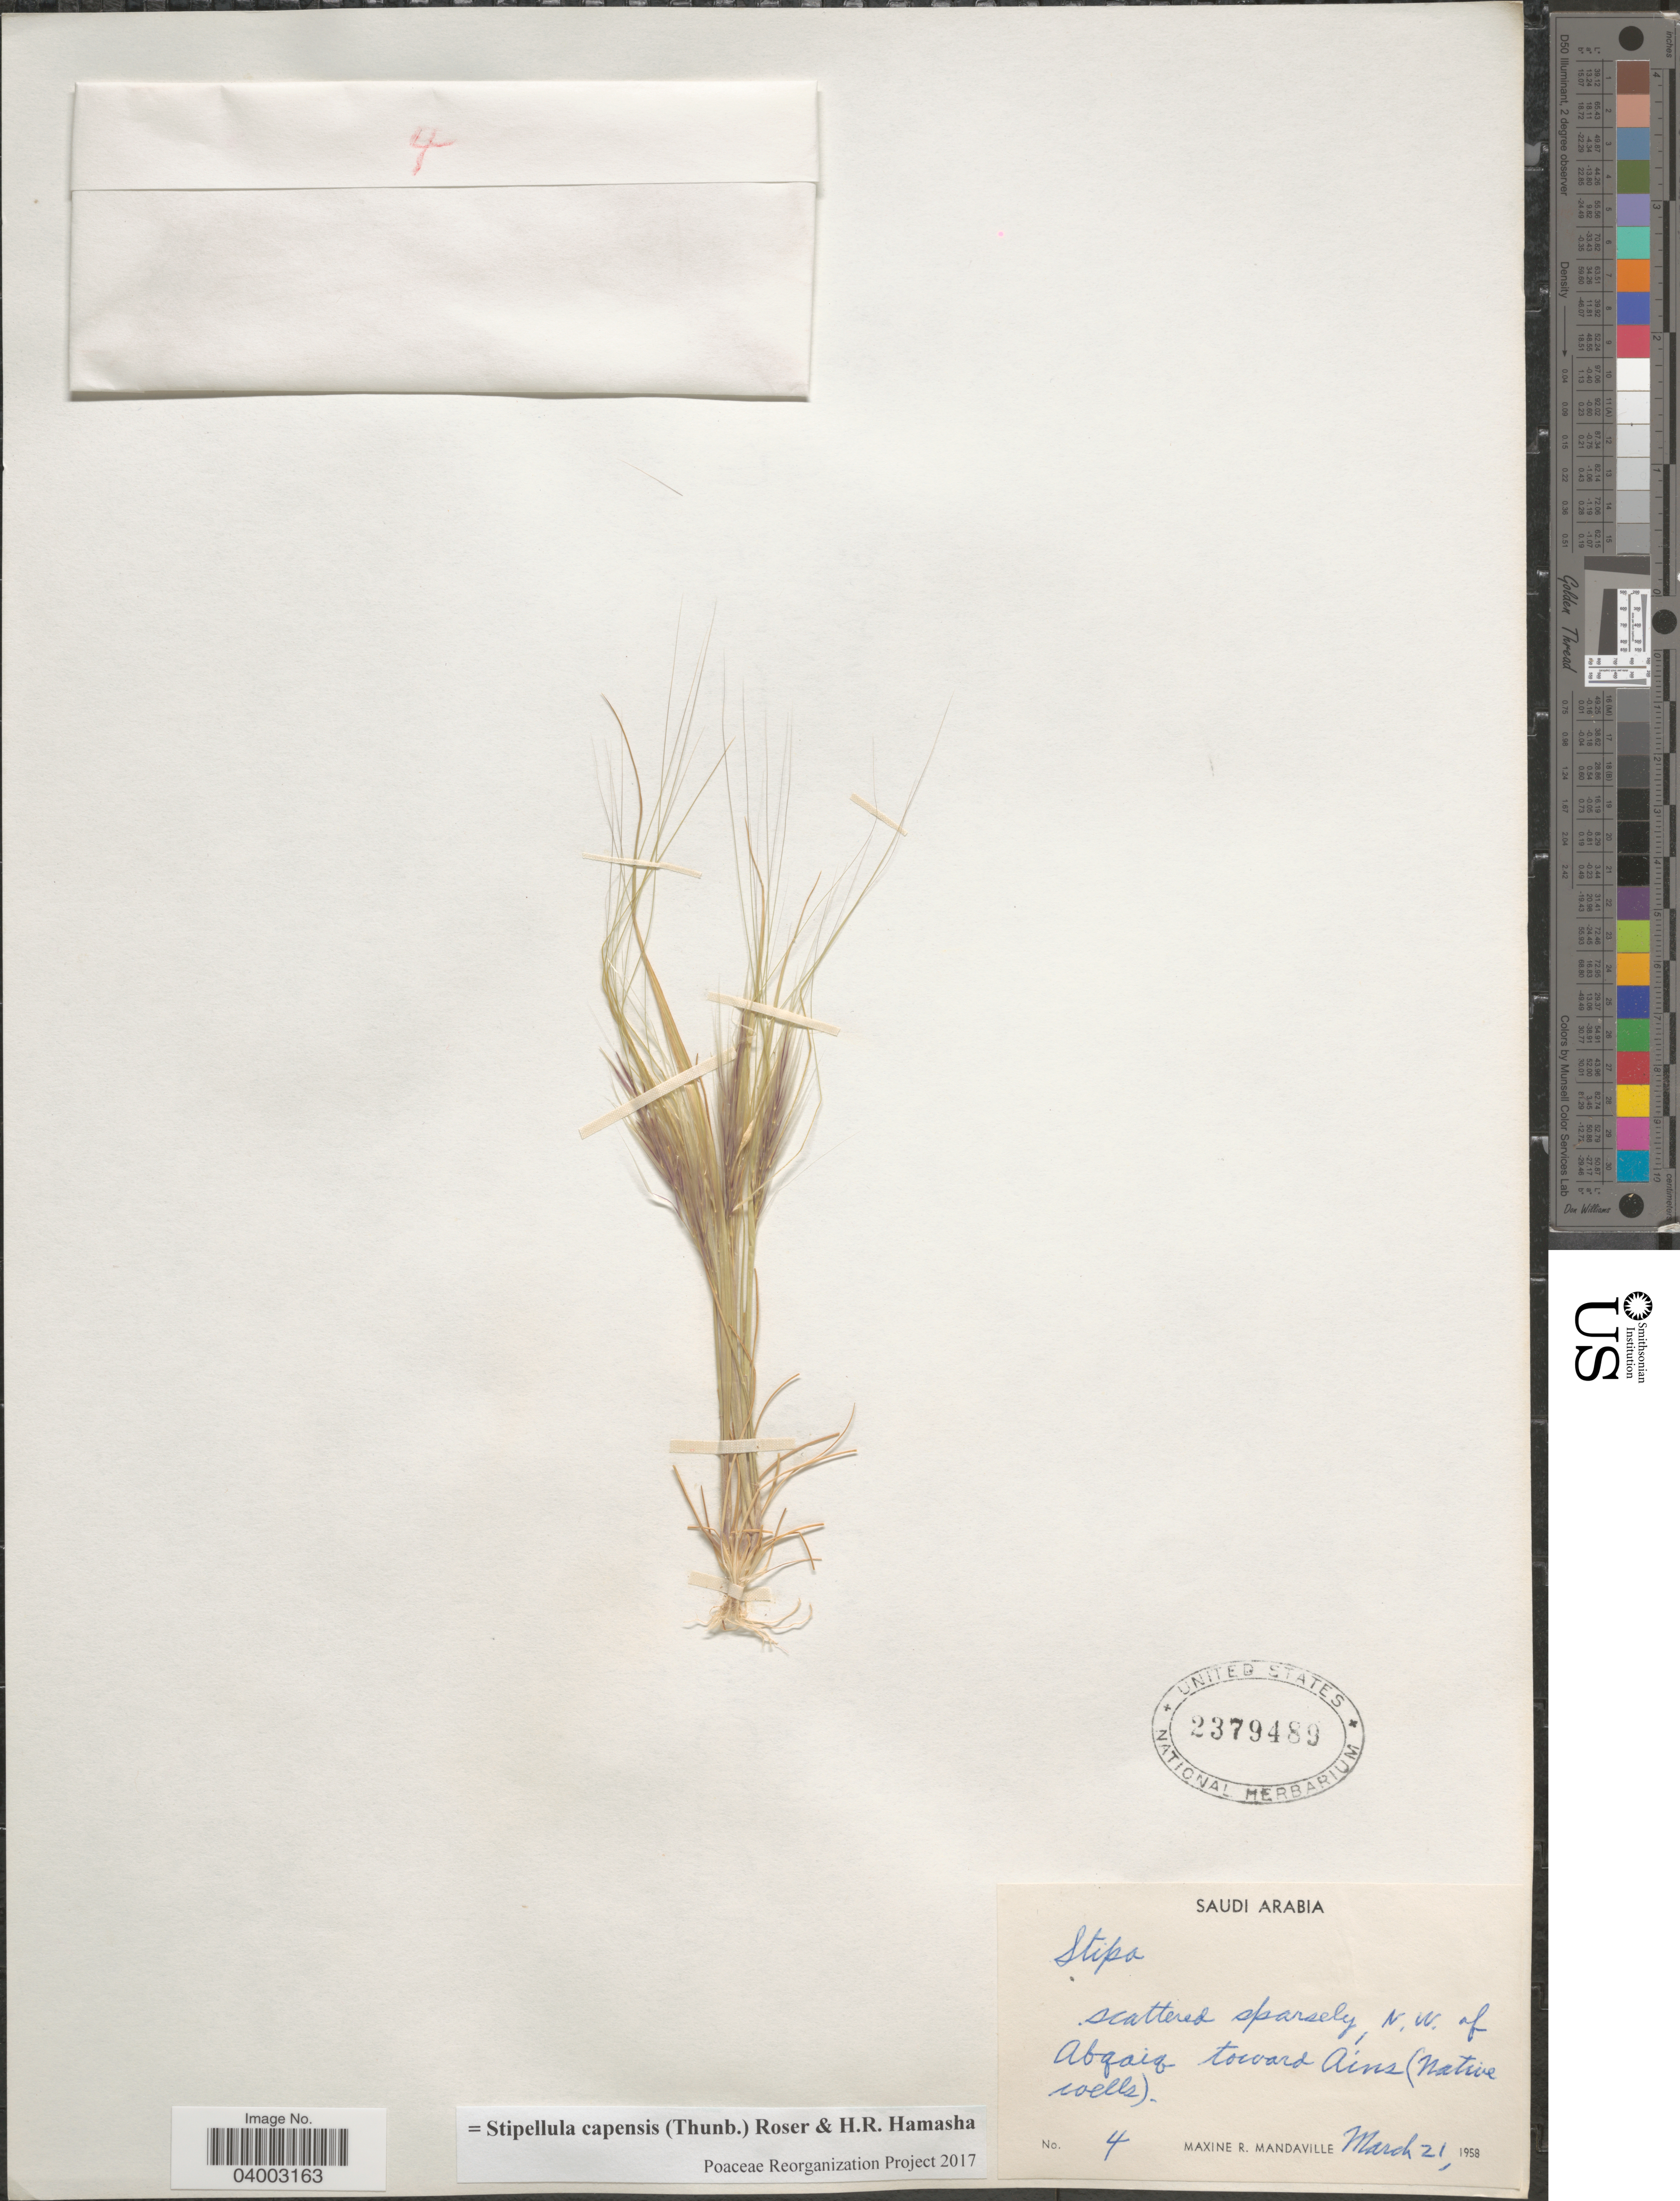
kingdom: Plantae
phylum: Tracheophyta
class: Liliopsida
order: Poales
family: Poaceae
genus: Stipellula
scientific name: Stipellula capensis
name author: (Thunb.) Röser & H. R. Hamasha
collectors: M. Mandaville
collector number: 4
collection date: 1958-03-21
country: Saudi Arabia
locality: N.W. of Abqaiq toward Ains (Native wells).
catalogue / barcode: US 2379489